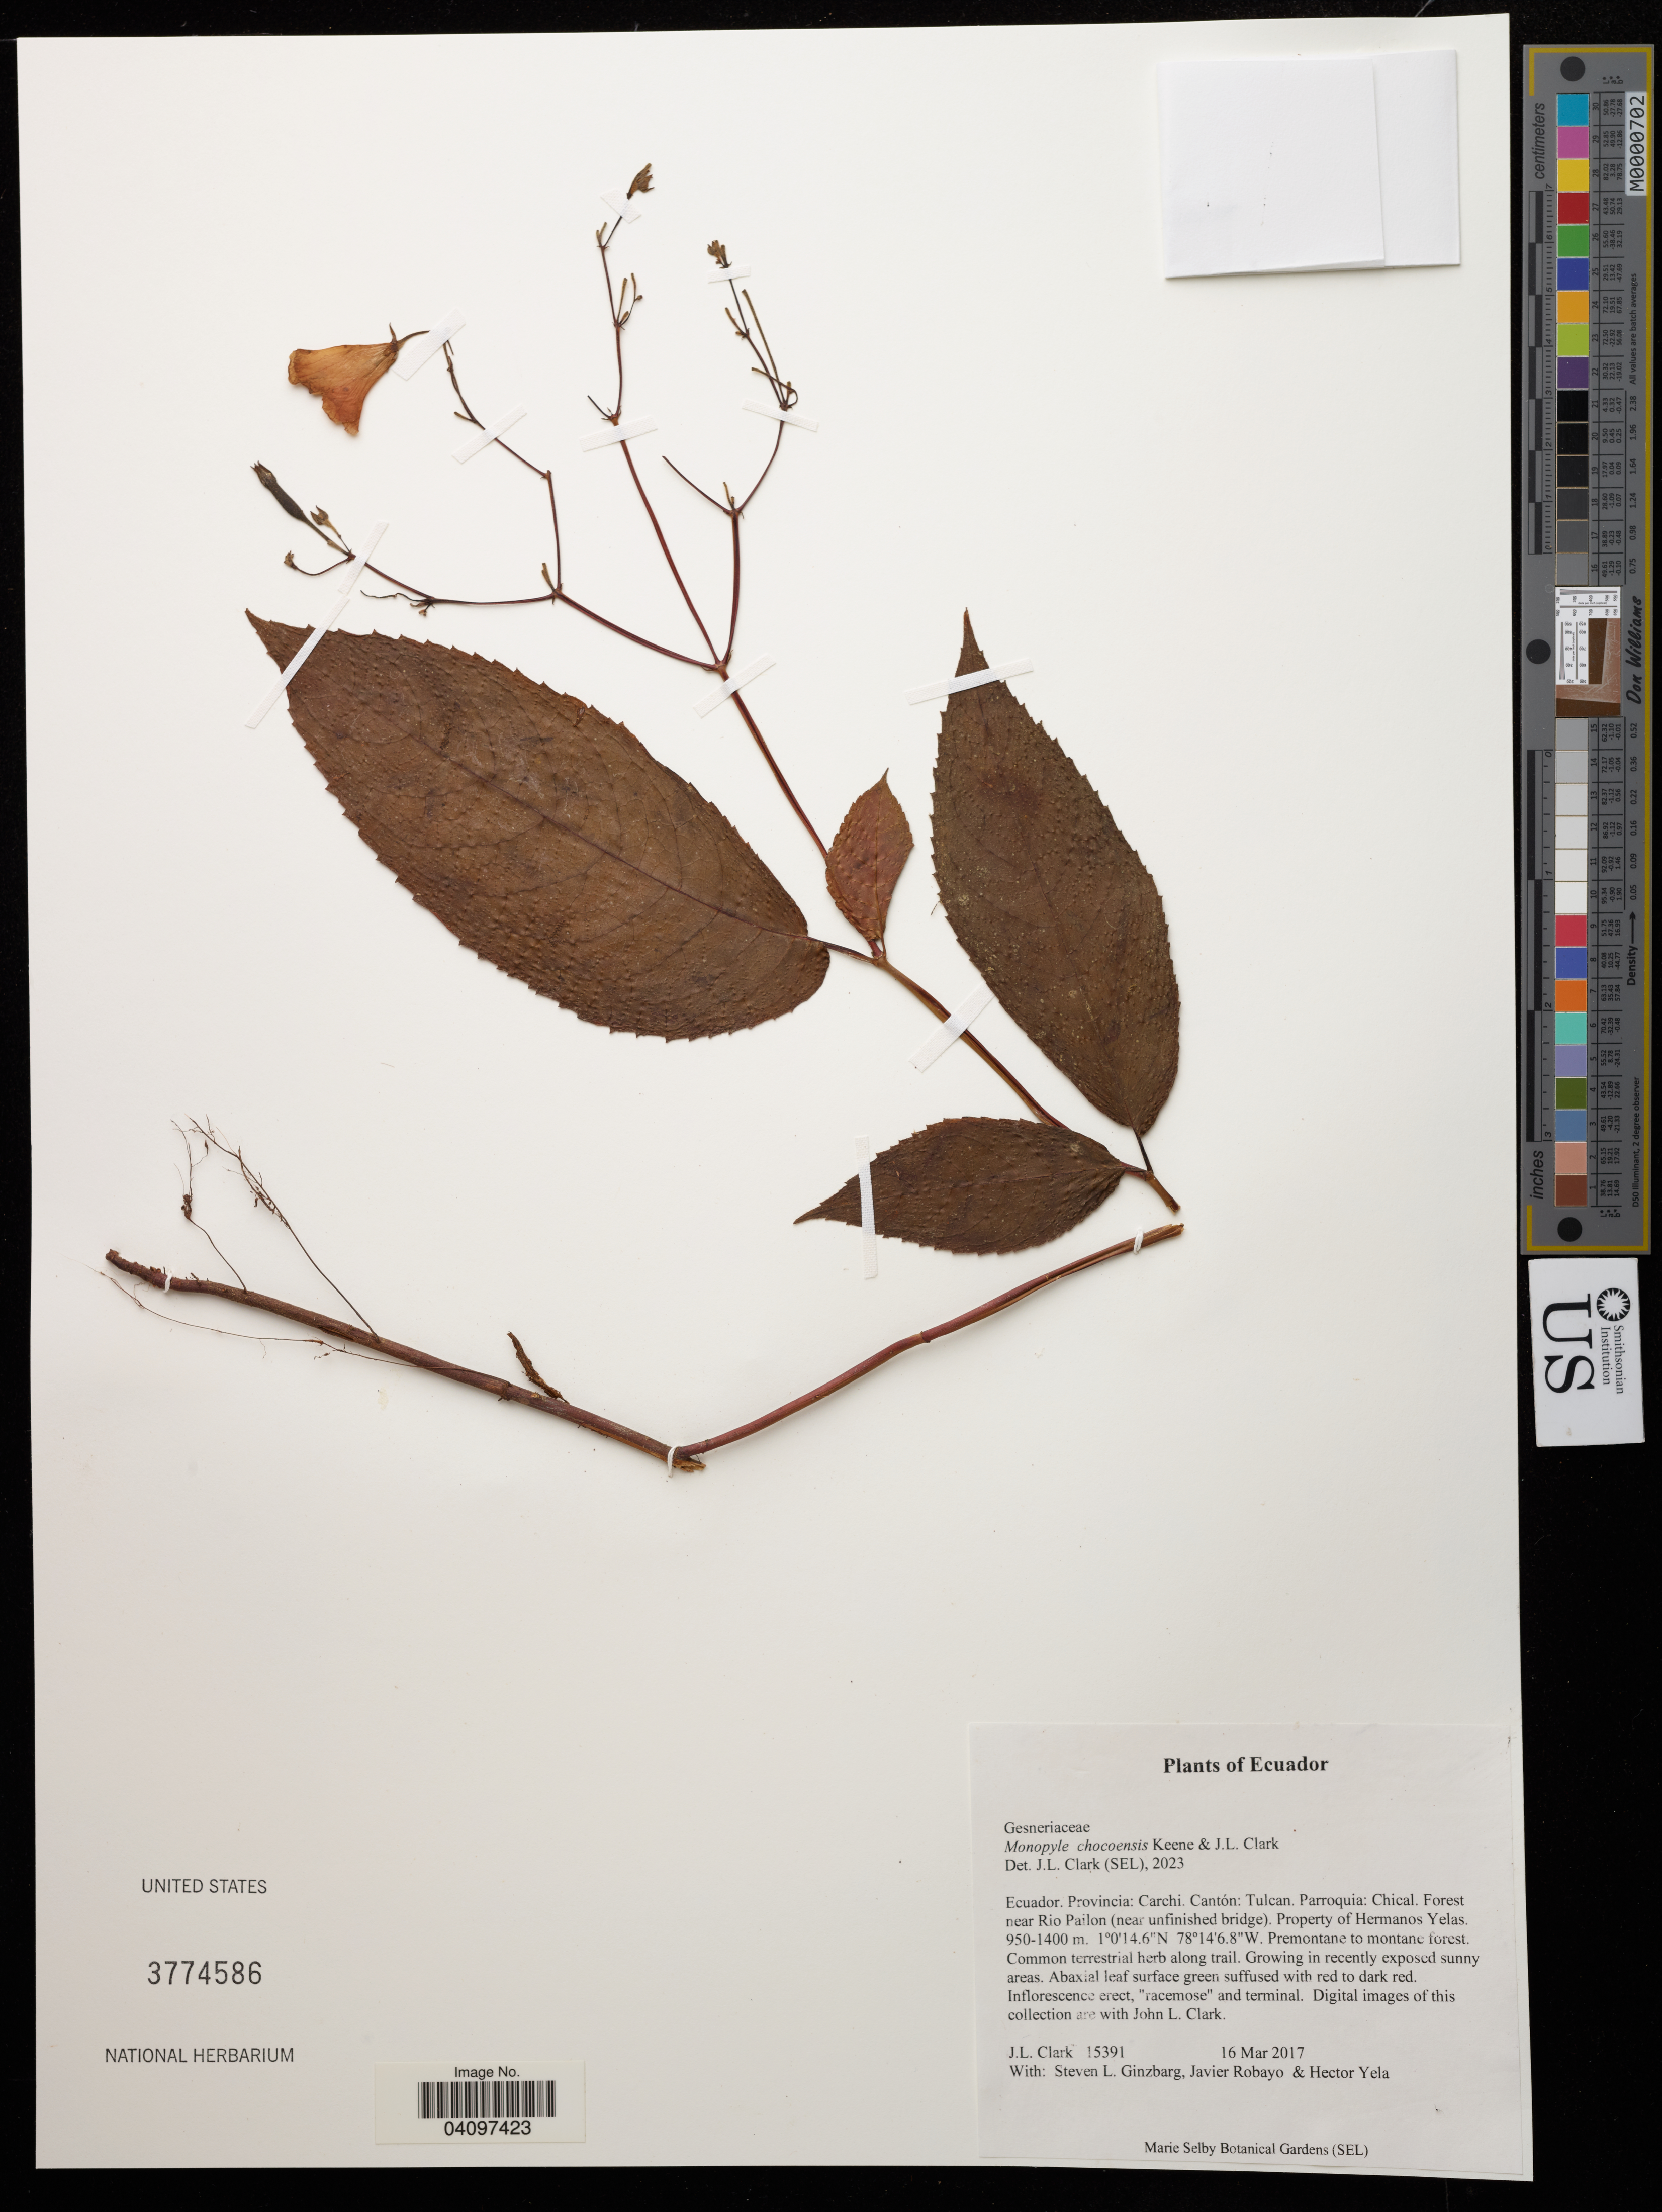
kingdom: Plantae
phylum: Tracheophyta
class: Magnoliopsida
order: Lamiales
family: Gesneriaceae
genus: Monopyle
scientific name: Monopyle chocoensis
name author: Keene & J.L. Clark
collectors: J. Clark, S. Ginzbarg & J. Robayo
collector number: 15391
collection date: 2017-03-16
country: Ecuador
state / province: Carchi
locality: Cantón: Tulcan. Parroquia: Chical. Forest near Rio Pailon (near unfinished bridge). Property of Hermanos Yelas.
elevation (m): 950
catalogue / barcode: US 3774586